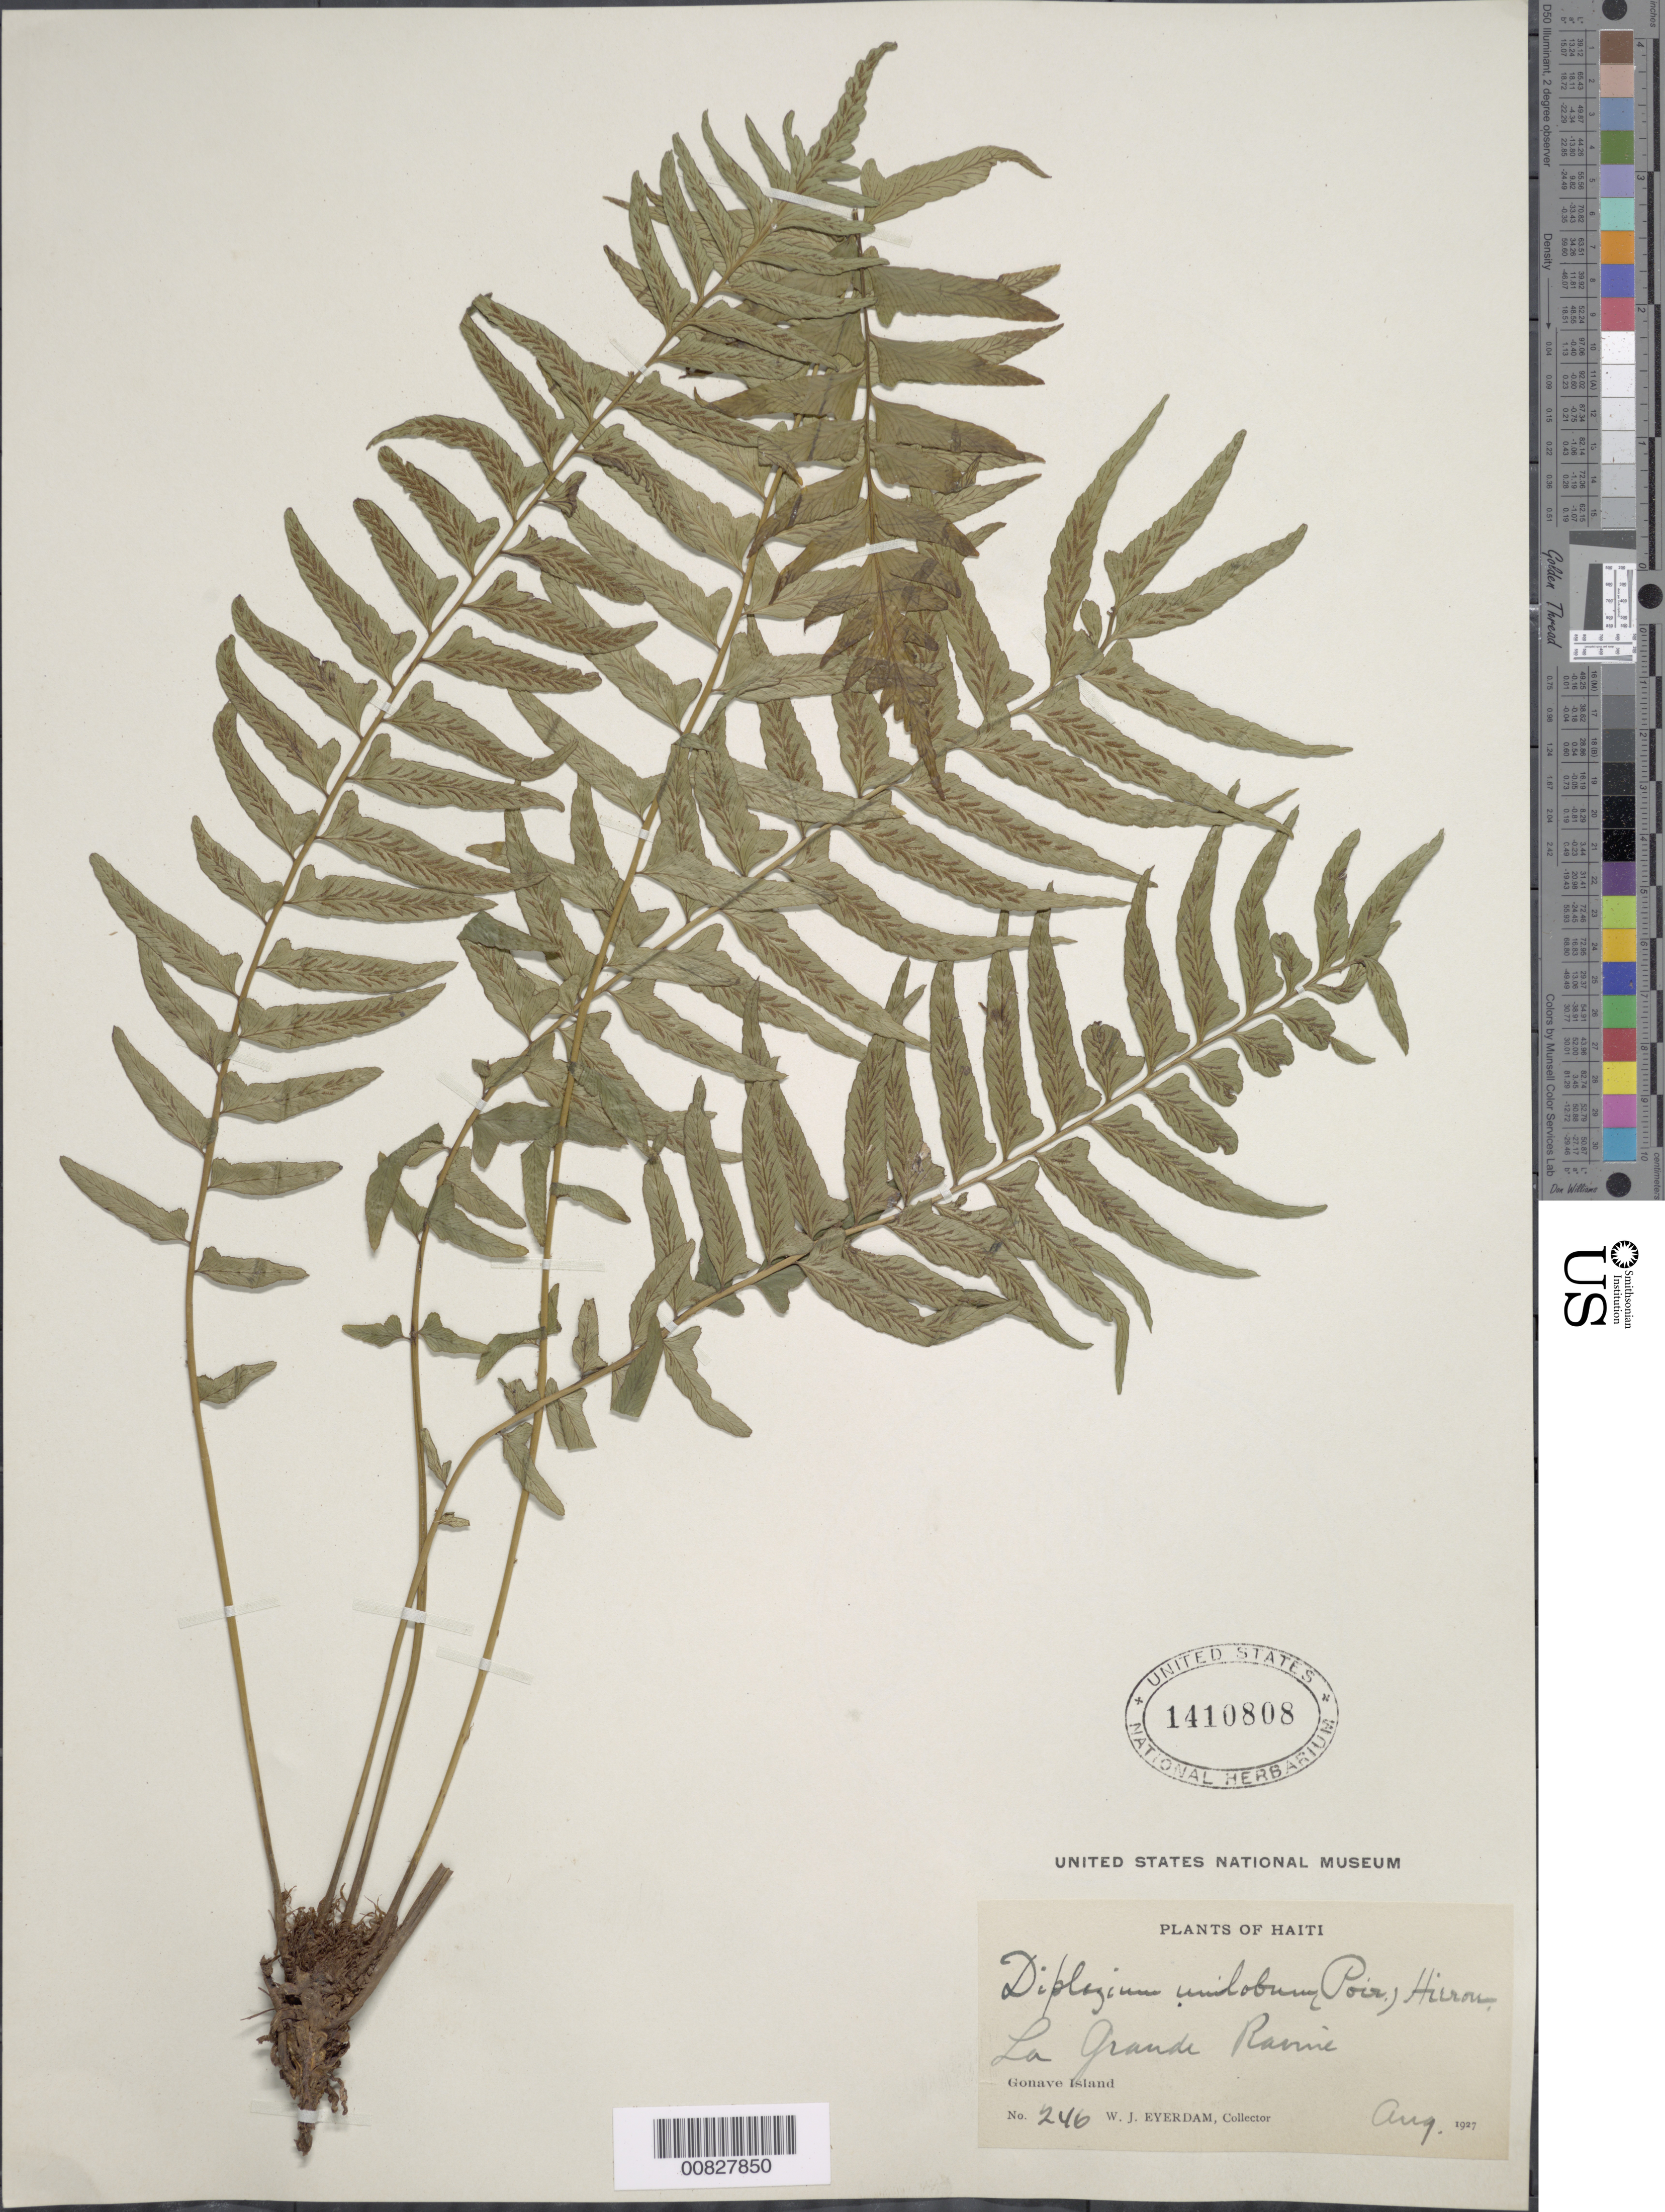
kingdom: Plantae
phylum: Tracheophyta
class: Polypodiopsida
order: Polypodiales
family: Athyriaceae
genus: Diplazium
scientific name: Diplazium unilobum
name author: (Poir.) Hieron.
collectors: W. J. Eyerdam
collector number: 246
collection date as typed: Aug 1927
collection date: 1927-08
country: Haiti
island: Hispaniola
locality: Gonave Island, La Grande Ravine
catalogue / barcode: US 1410808